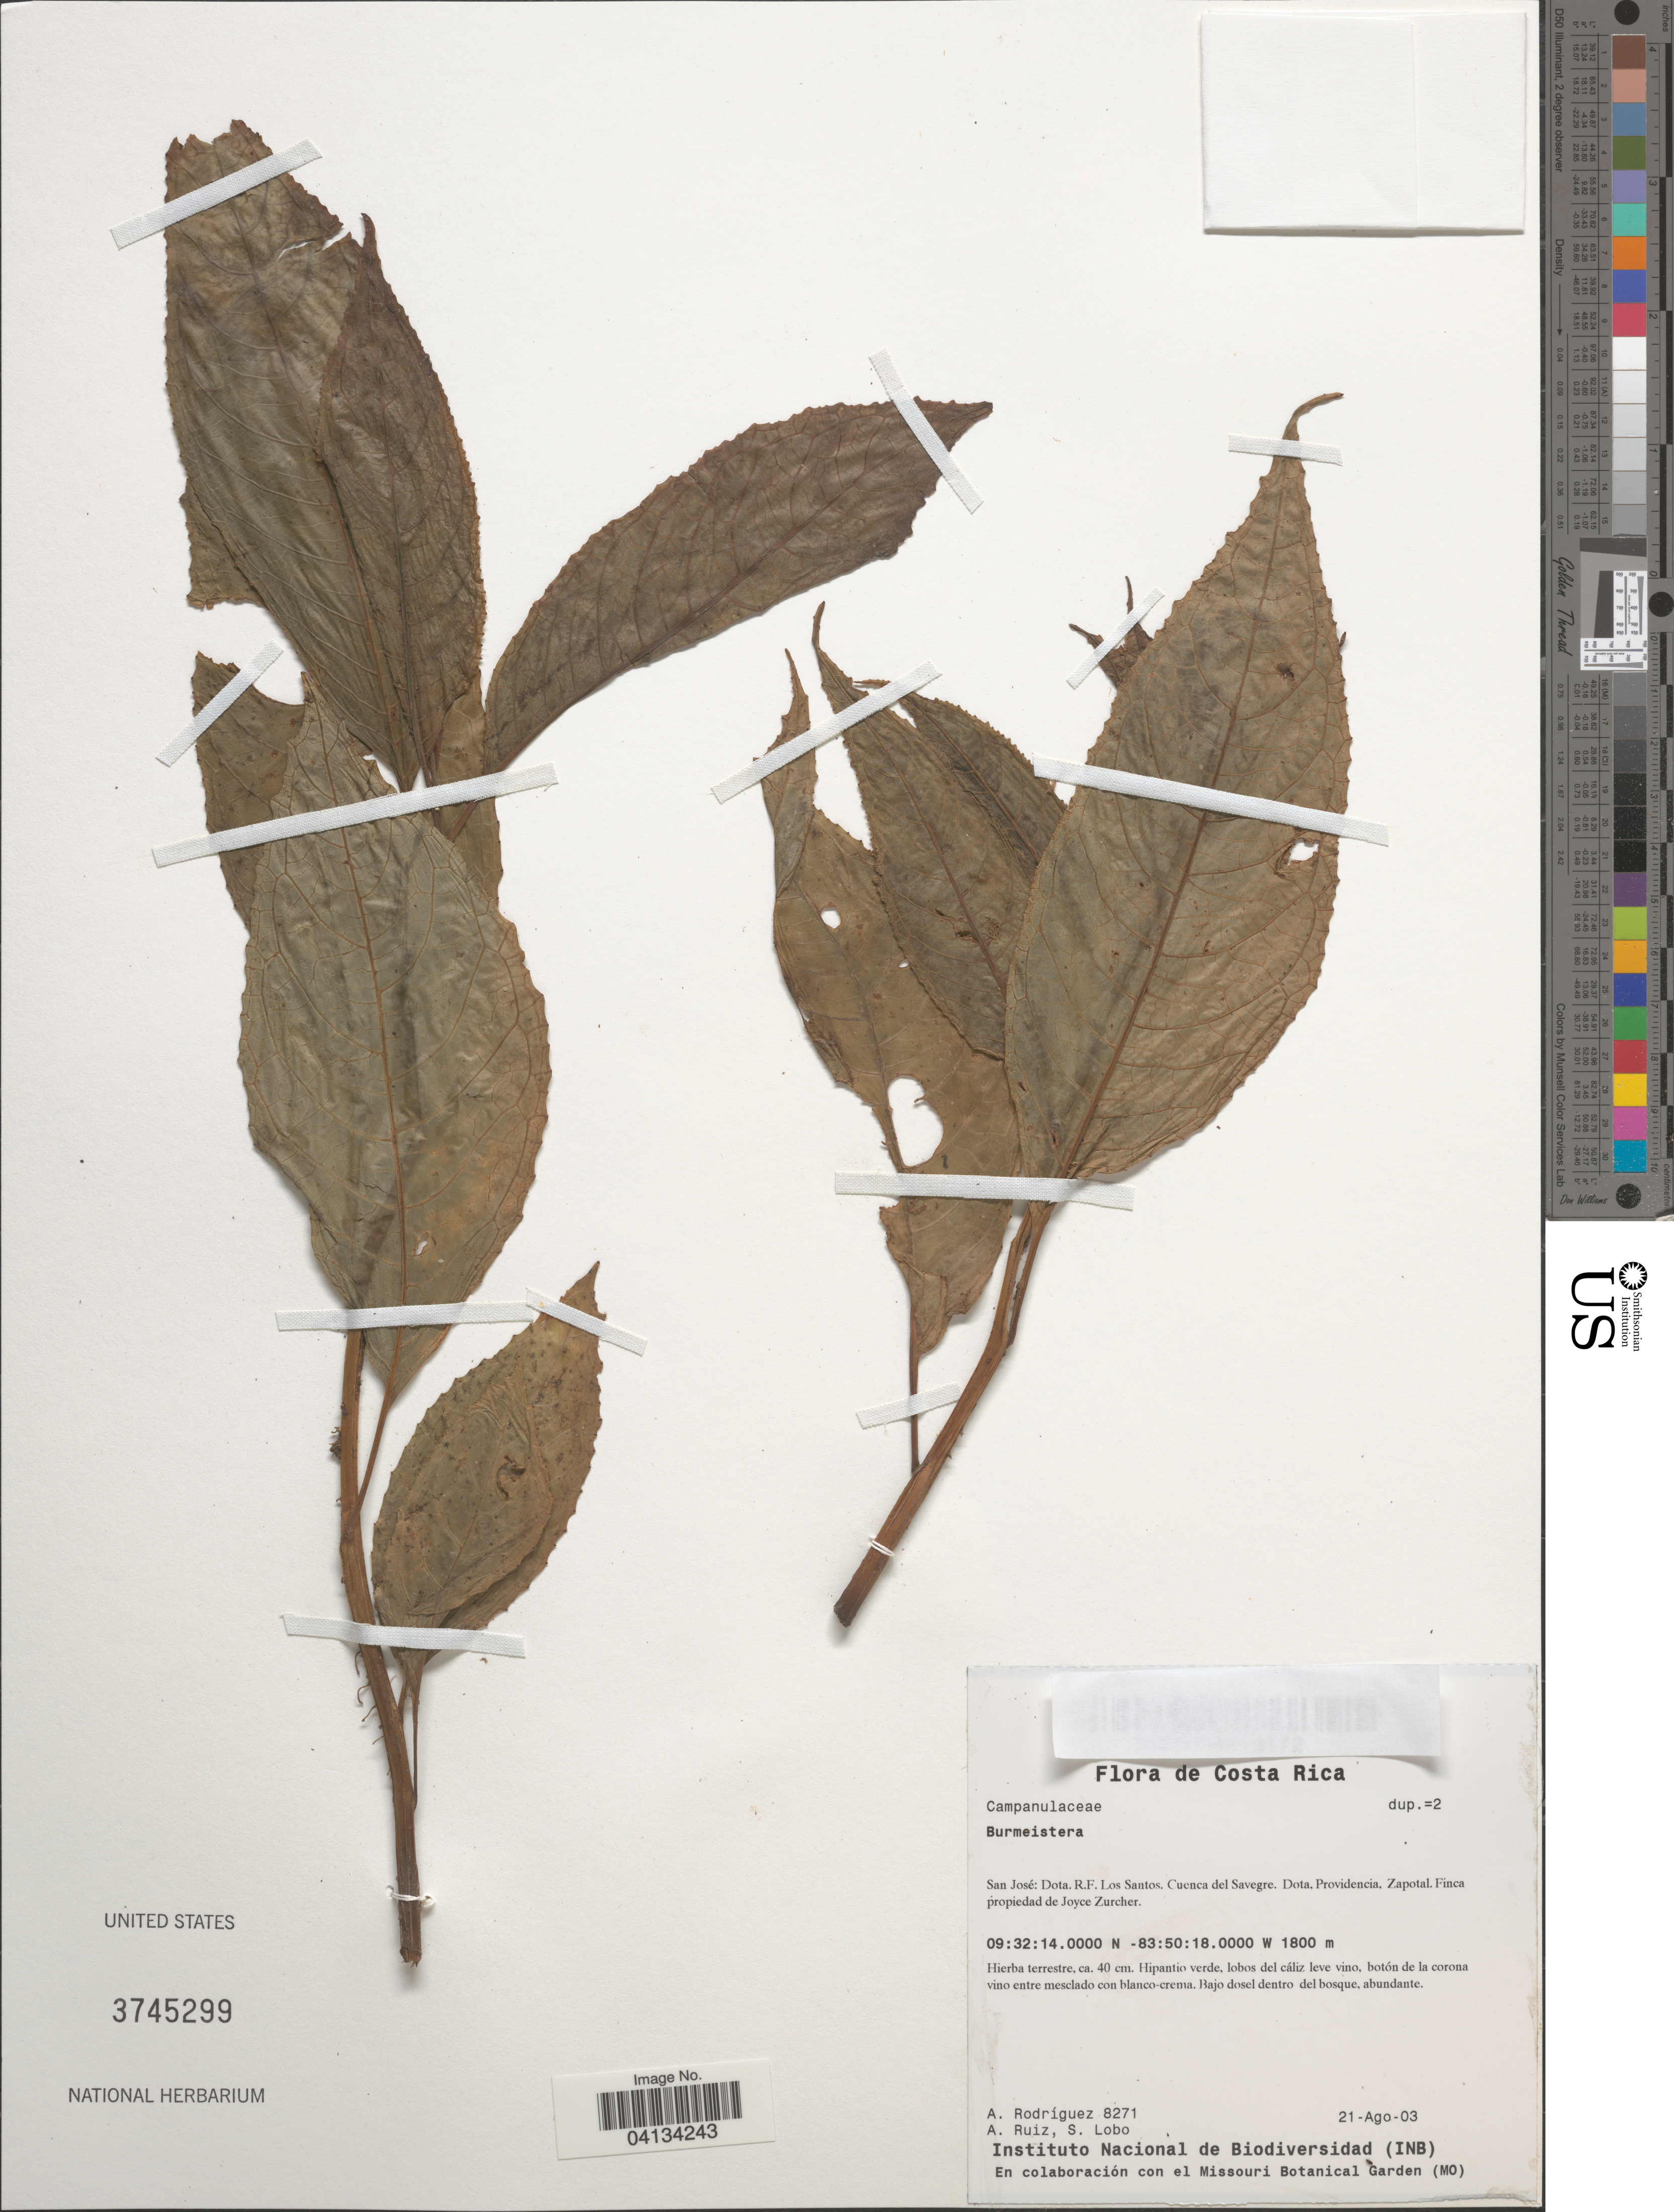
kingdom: Plantae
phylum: Tracheophyta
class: Magnoliopsida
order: Asterales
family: Campanulaceae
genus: Burmeistera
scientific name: Burmeistera sp.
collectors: A. Rodríguez, A. Ruiz & S. Lobo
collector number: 8271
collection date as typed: Transcribed d/m/y: 21/8/3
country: Costa Rica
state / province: San José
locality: Dota. R.F. Los Santos. Cuenca del Savegre. Dota, Providencia, Zapotal. Finca propiedad de Joyce Zurcher.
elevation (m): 1800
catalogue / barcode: US 3745299